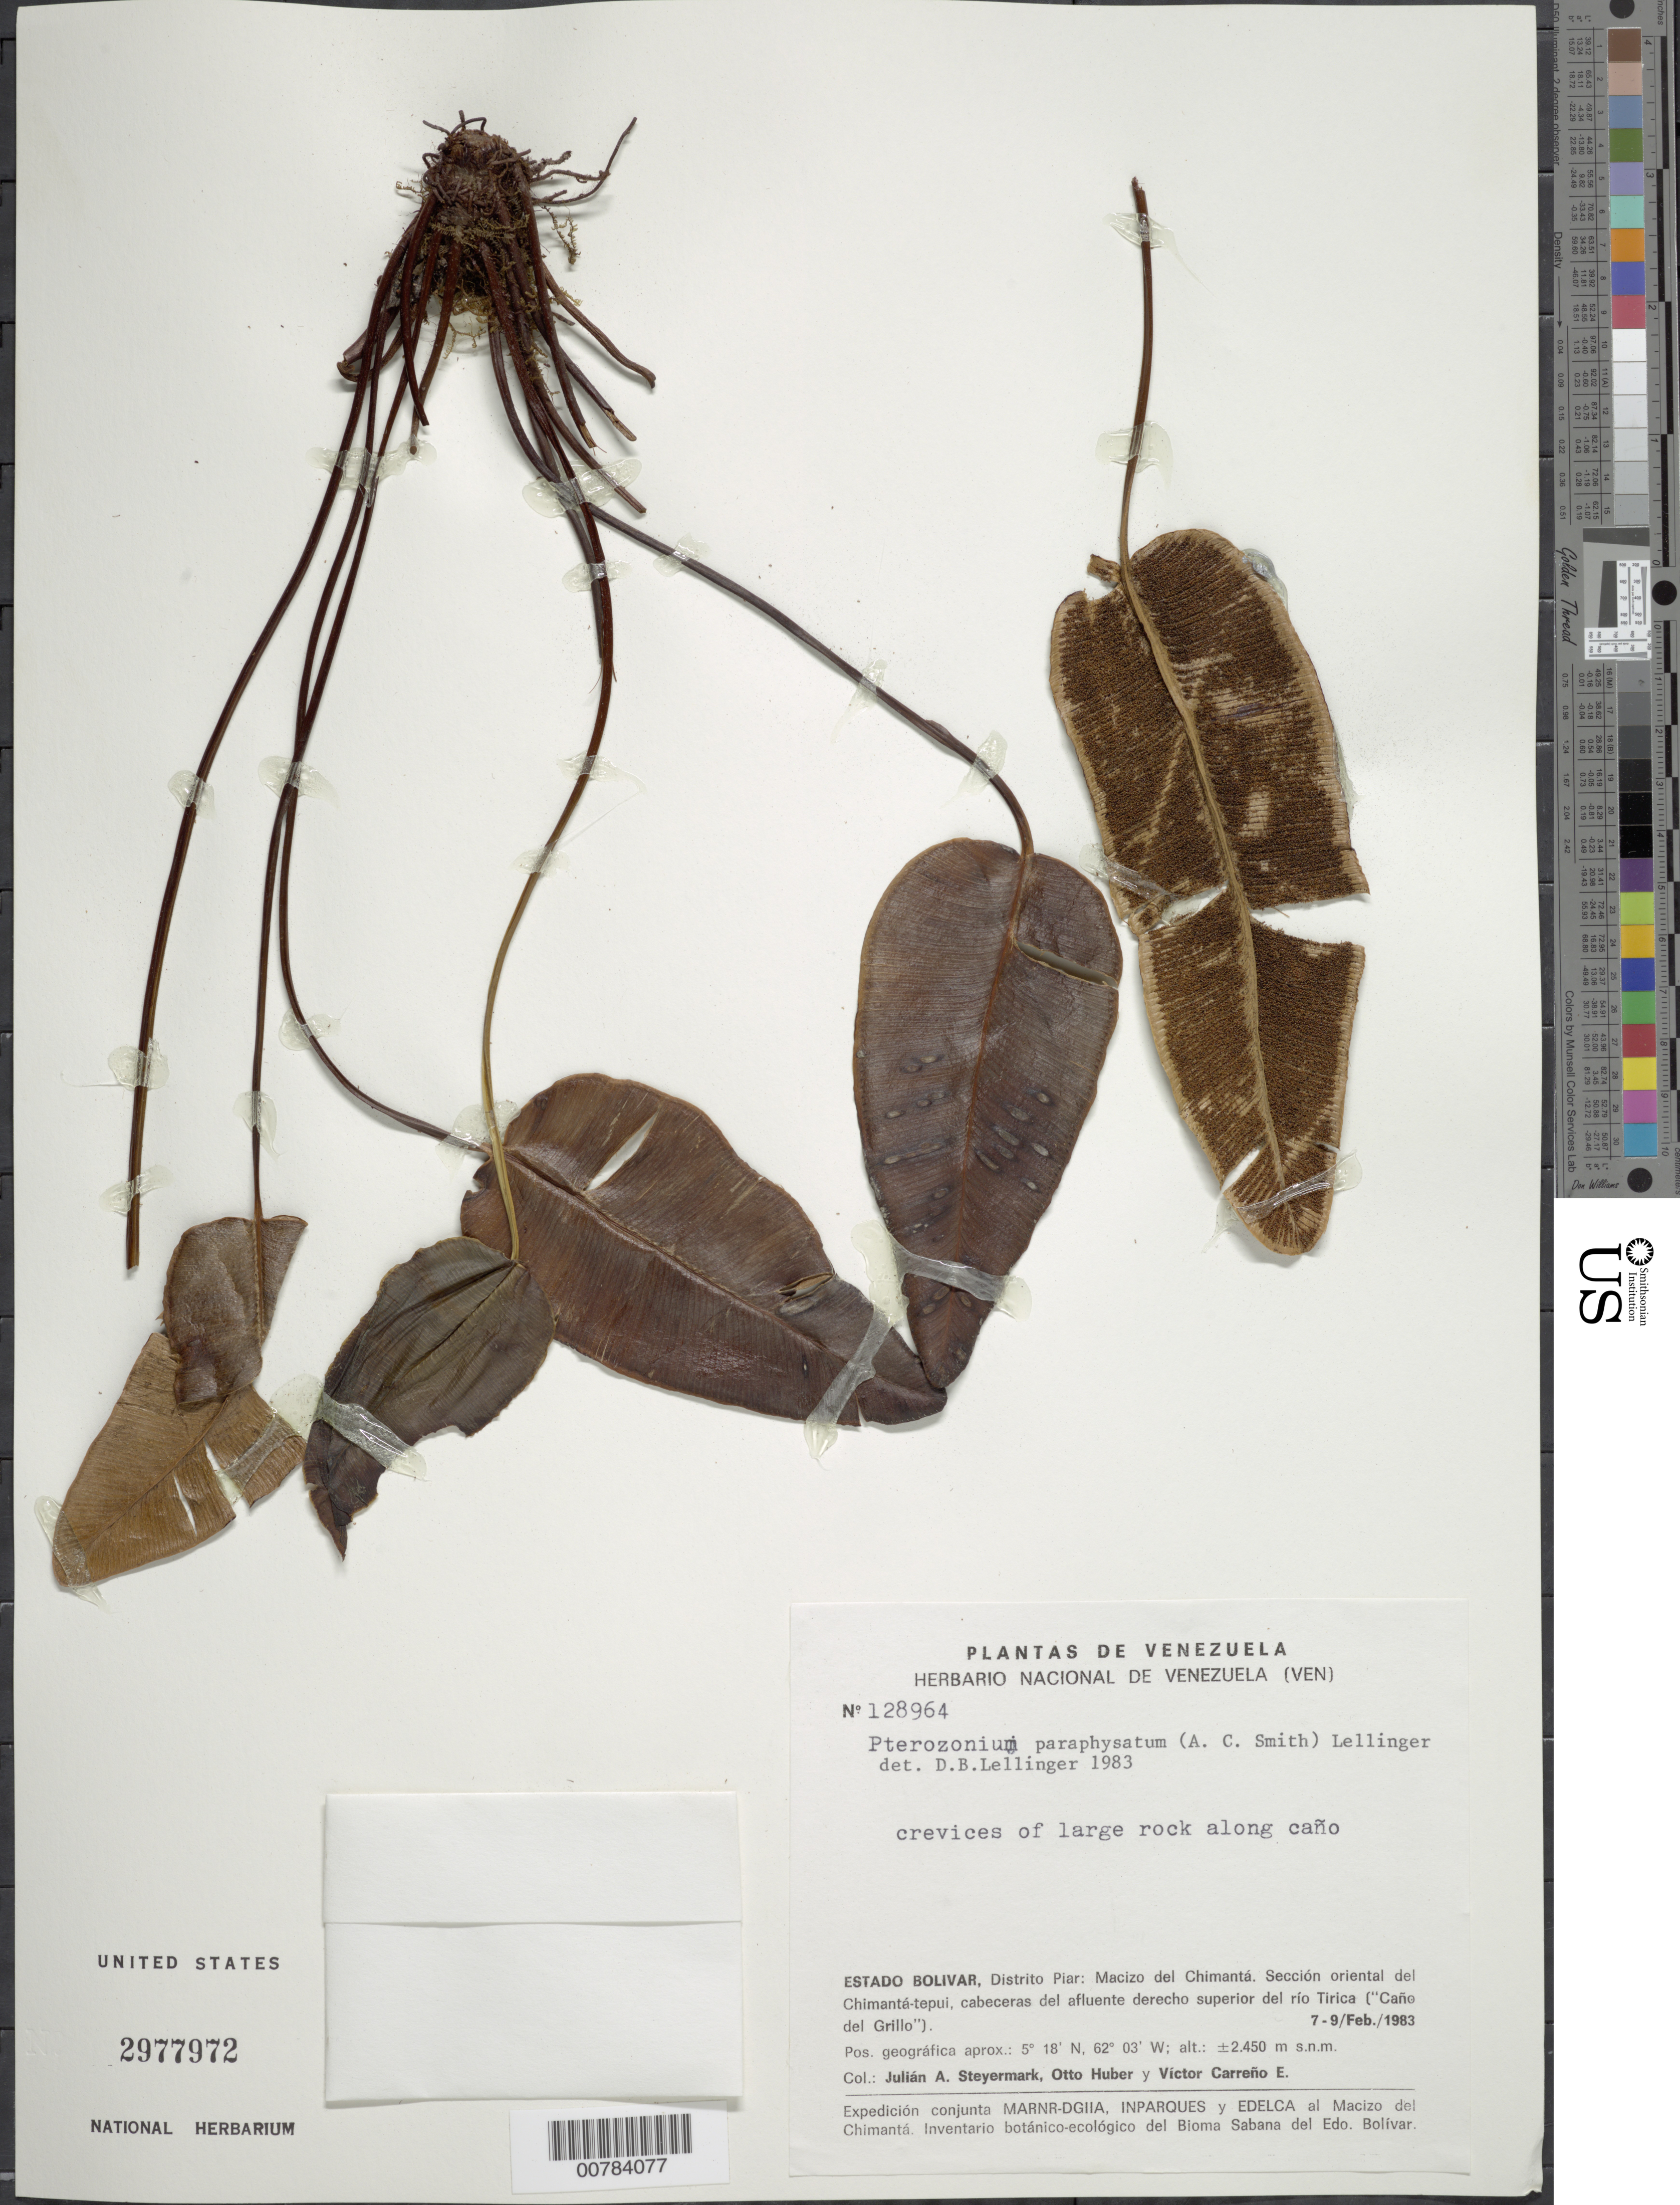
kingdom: Plantae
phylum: Tracheophyta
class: Polypodiopsida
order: Polypodiales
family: Pteridaceae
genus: Pterozonium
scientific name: Pterozonium paraphysatum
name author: (A.C. Sm.) Lellinger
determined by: Lellinger, David B., (BOT), Smithsonian Institution - National Museum of Natural History (UNITED STATES)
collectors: J. Steyermark, O. Huber & V. Carreño E.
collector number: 128964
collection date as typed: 7-Feb-83 to 9-Feb-83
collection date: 1983-02-07/1983-02-09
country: Venezuela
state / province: Bolívar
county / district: Piar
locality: Macizo del Chimantá, sect. oriental del Chimantá-tepuí, cabeceras del afluente derecho superíor del Río Tirica (Caño del Grillo)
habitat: Crevices of large rock along cano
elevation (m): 2450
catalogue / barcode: US 2977972